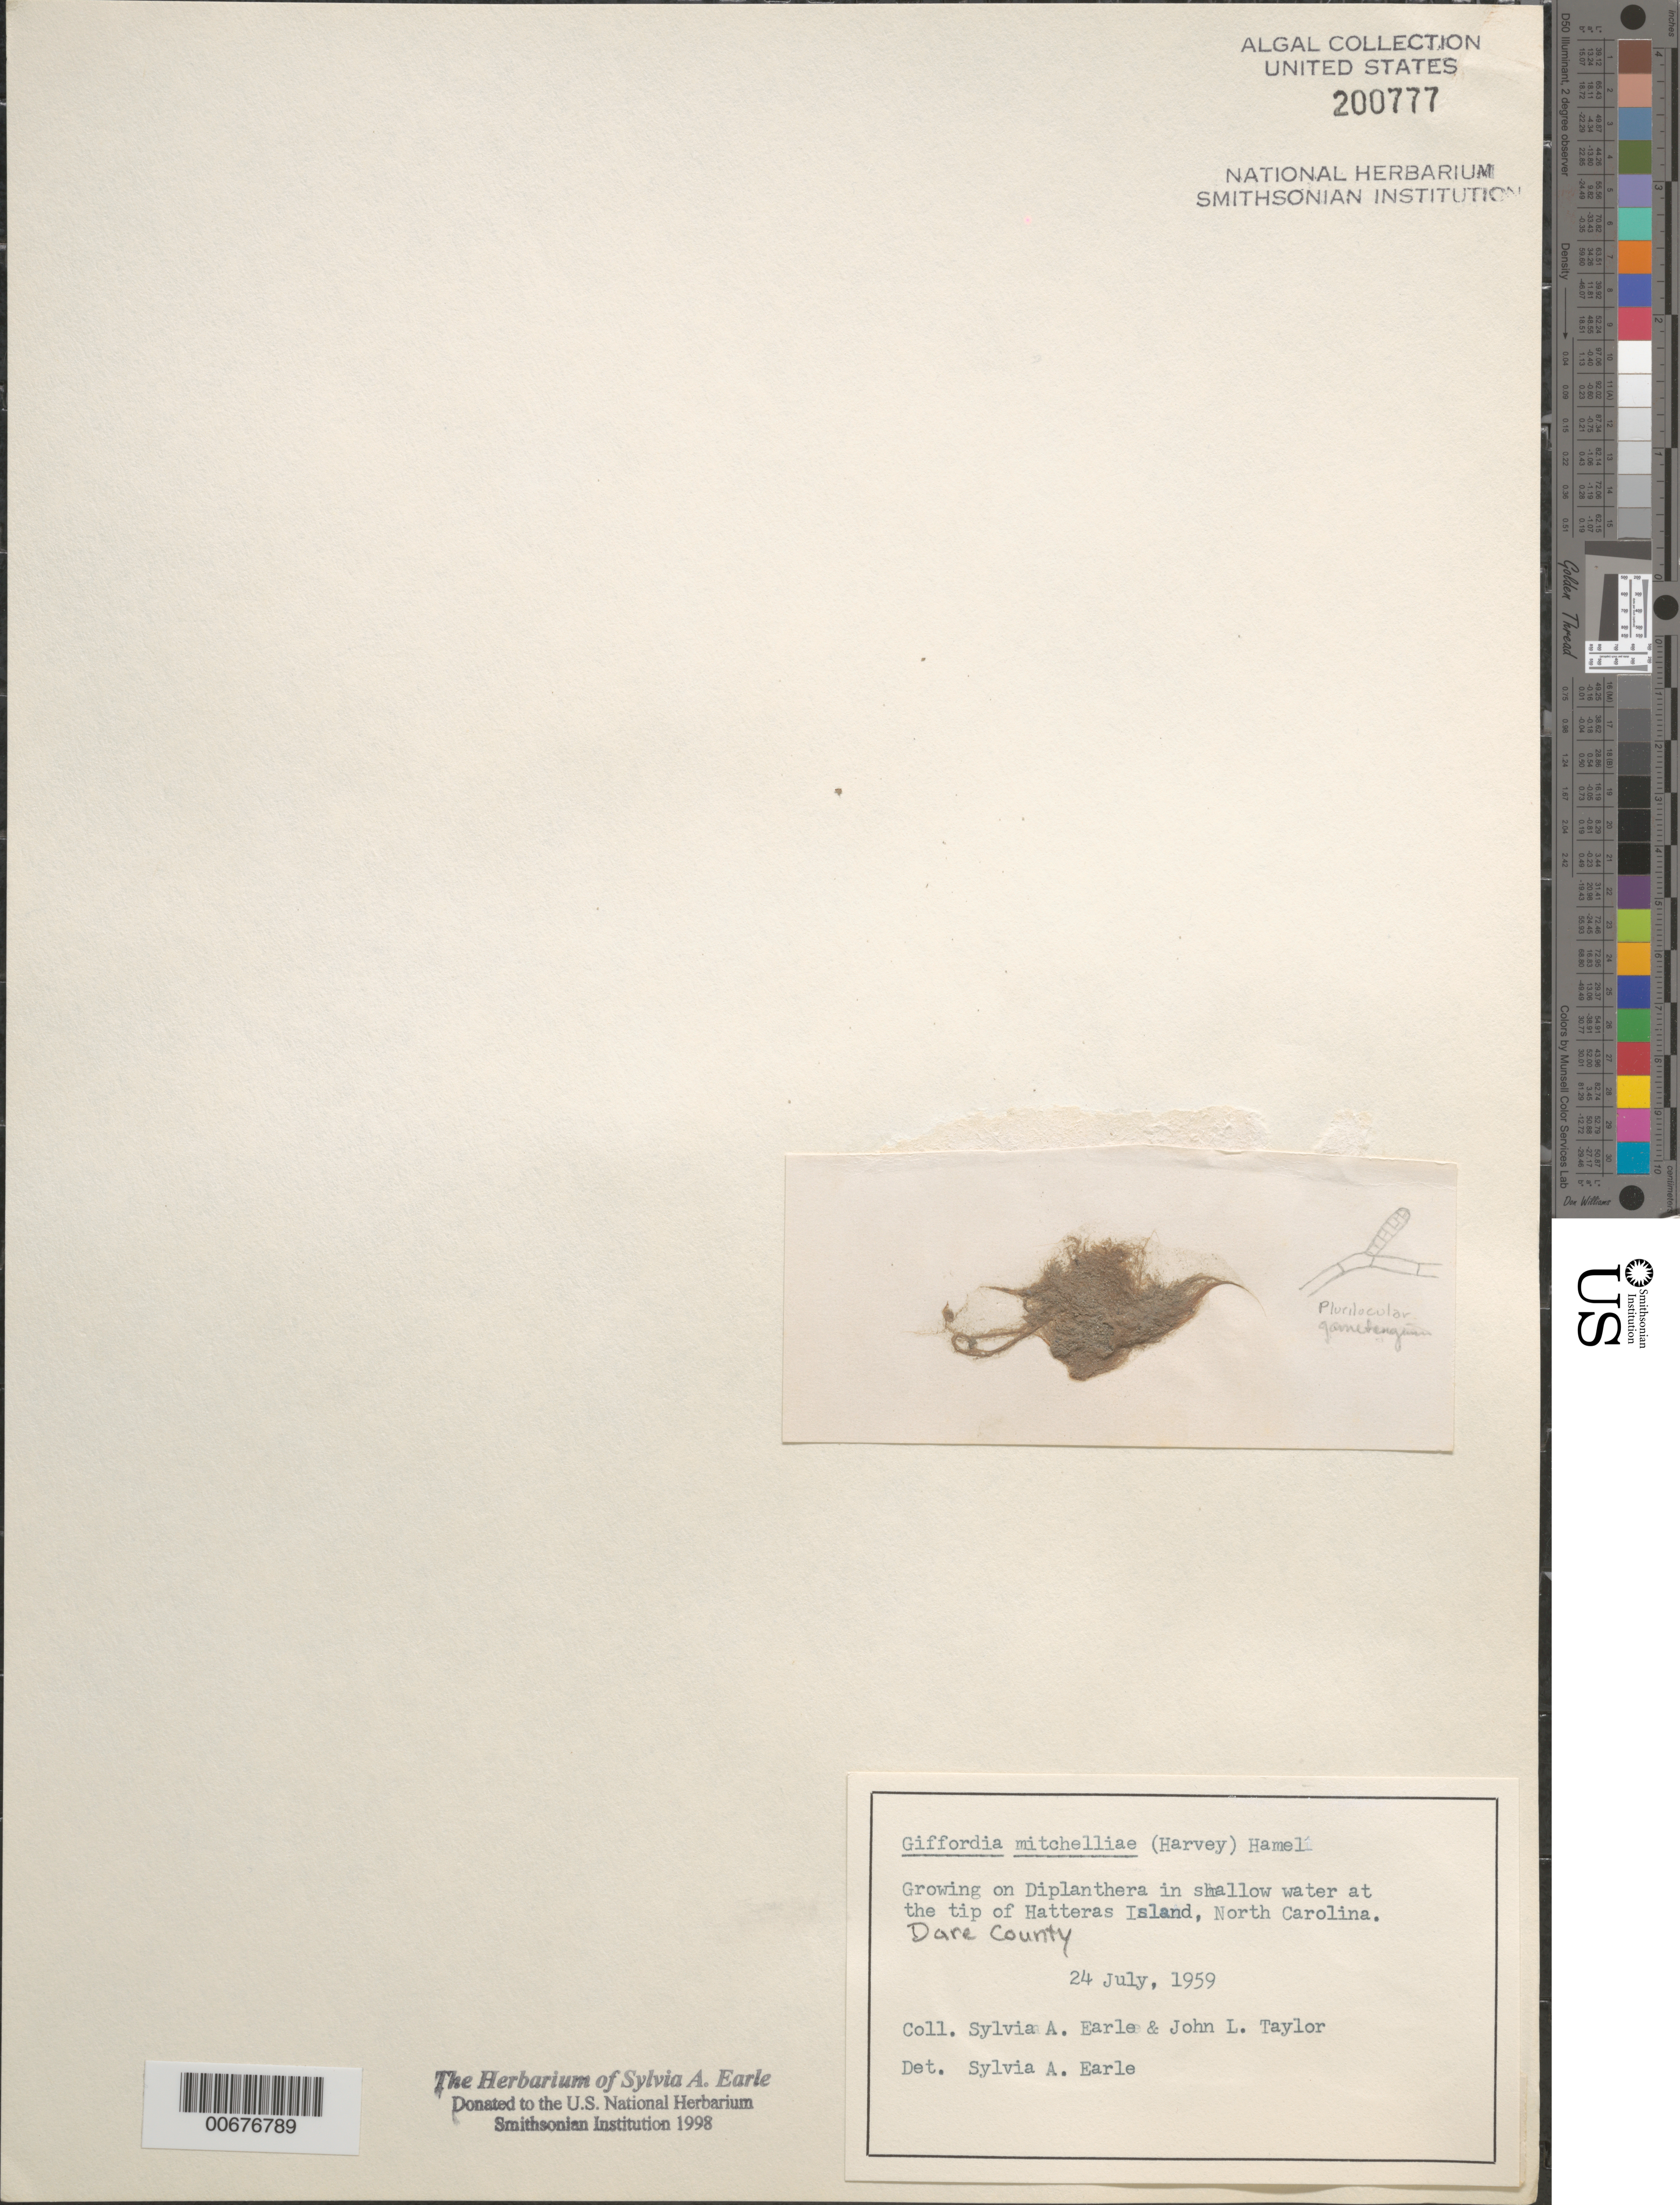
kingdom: Chromista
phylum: Ochrophyta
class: Phaeophyceae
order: Ectocarpales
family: Acinetosporaceae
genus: Feldmannia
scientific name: Feldmannia mitchelliae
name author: (Harv.) H.-S. Kim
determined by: Algae name updating Project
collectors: S. A. Earle & J. L. Taylor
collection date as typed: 24 Jul 1959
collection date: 1959-07-24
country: United States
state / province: North Carolina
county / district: Dare County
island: Hatteras Island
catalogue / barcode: US 200777